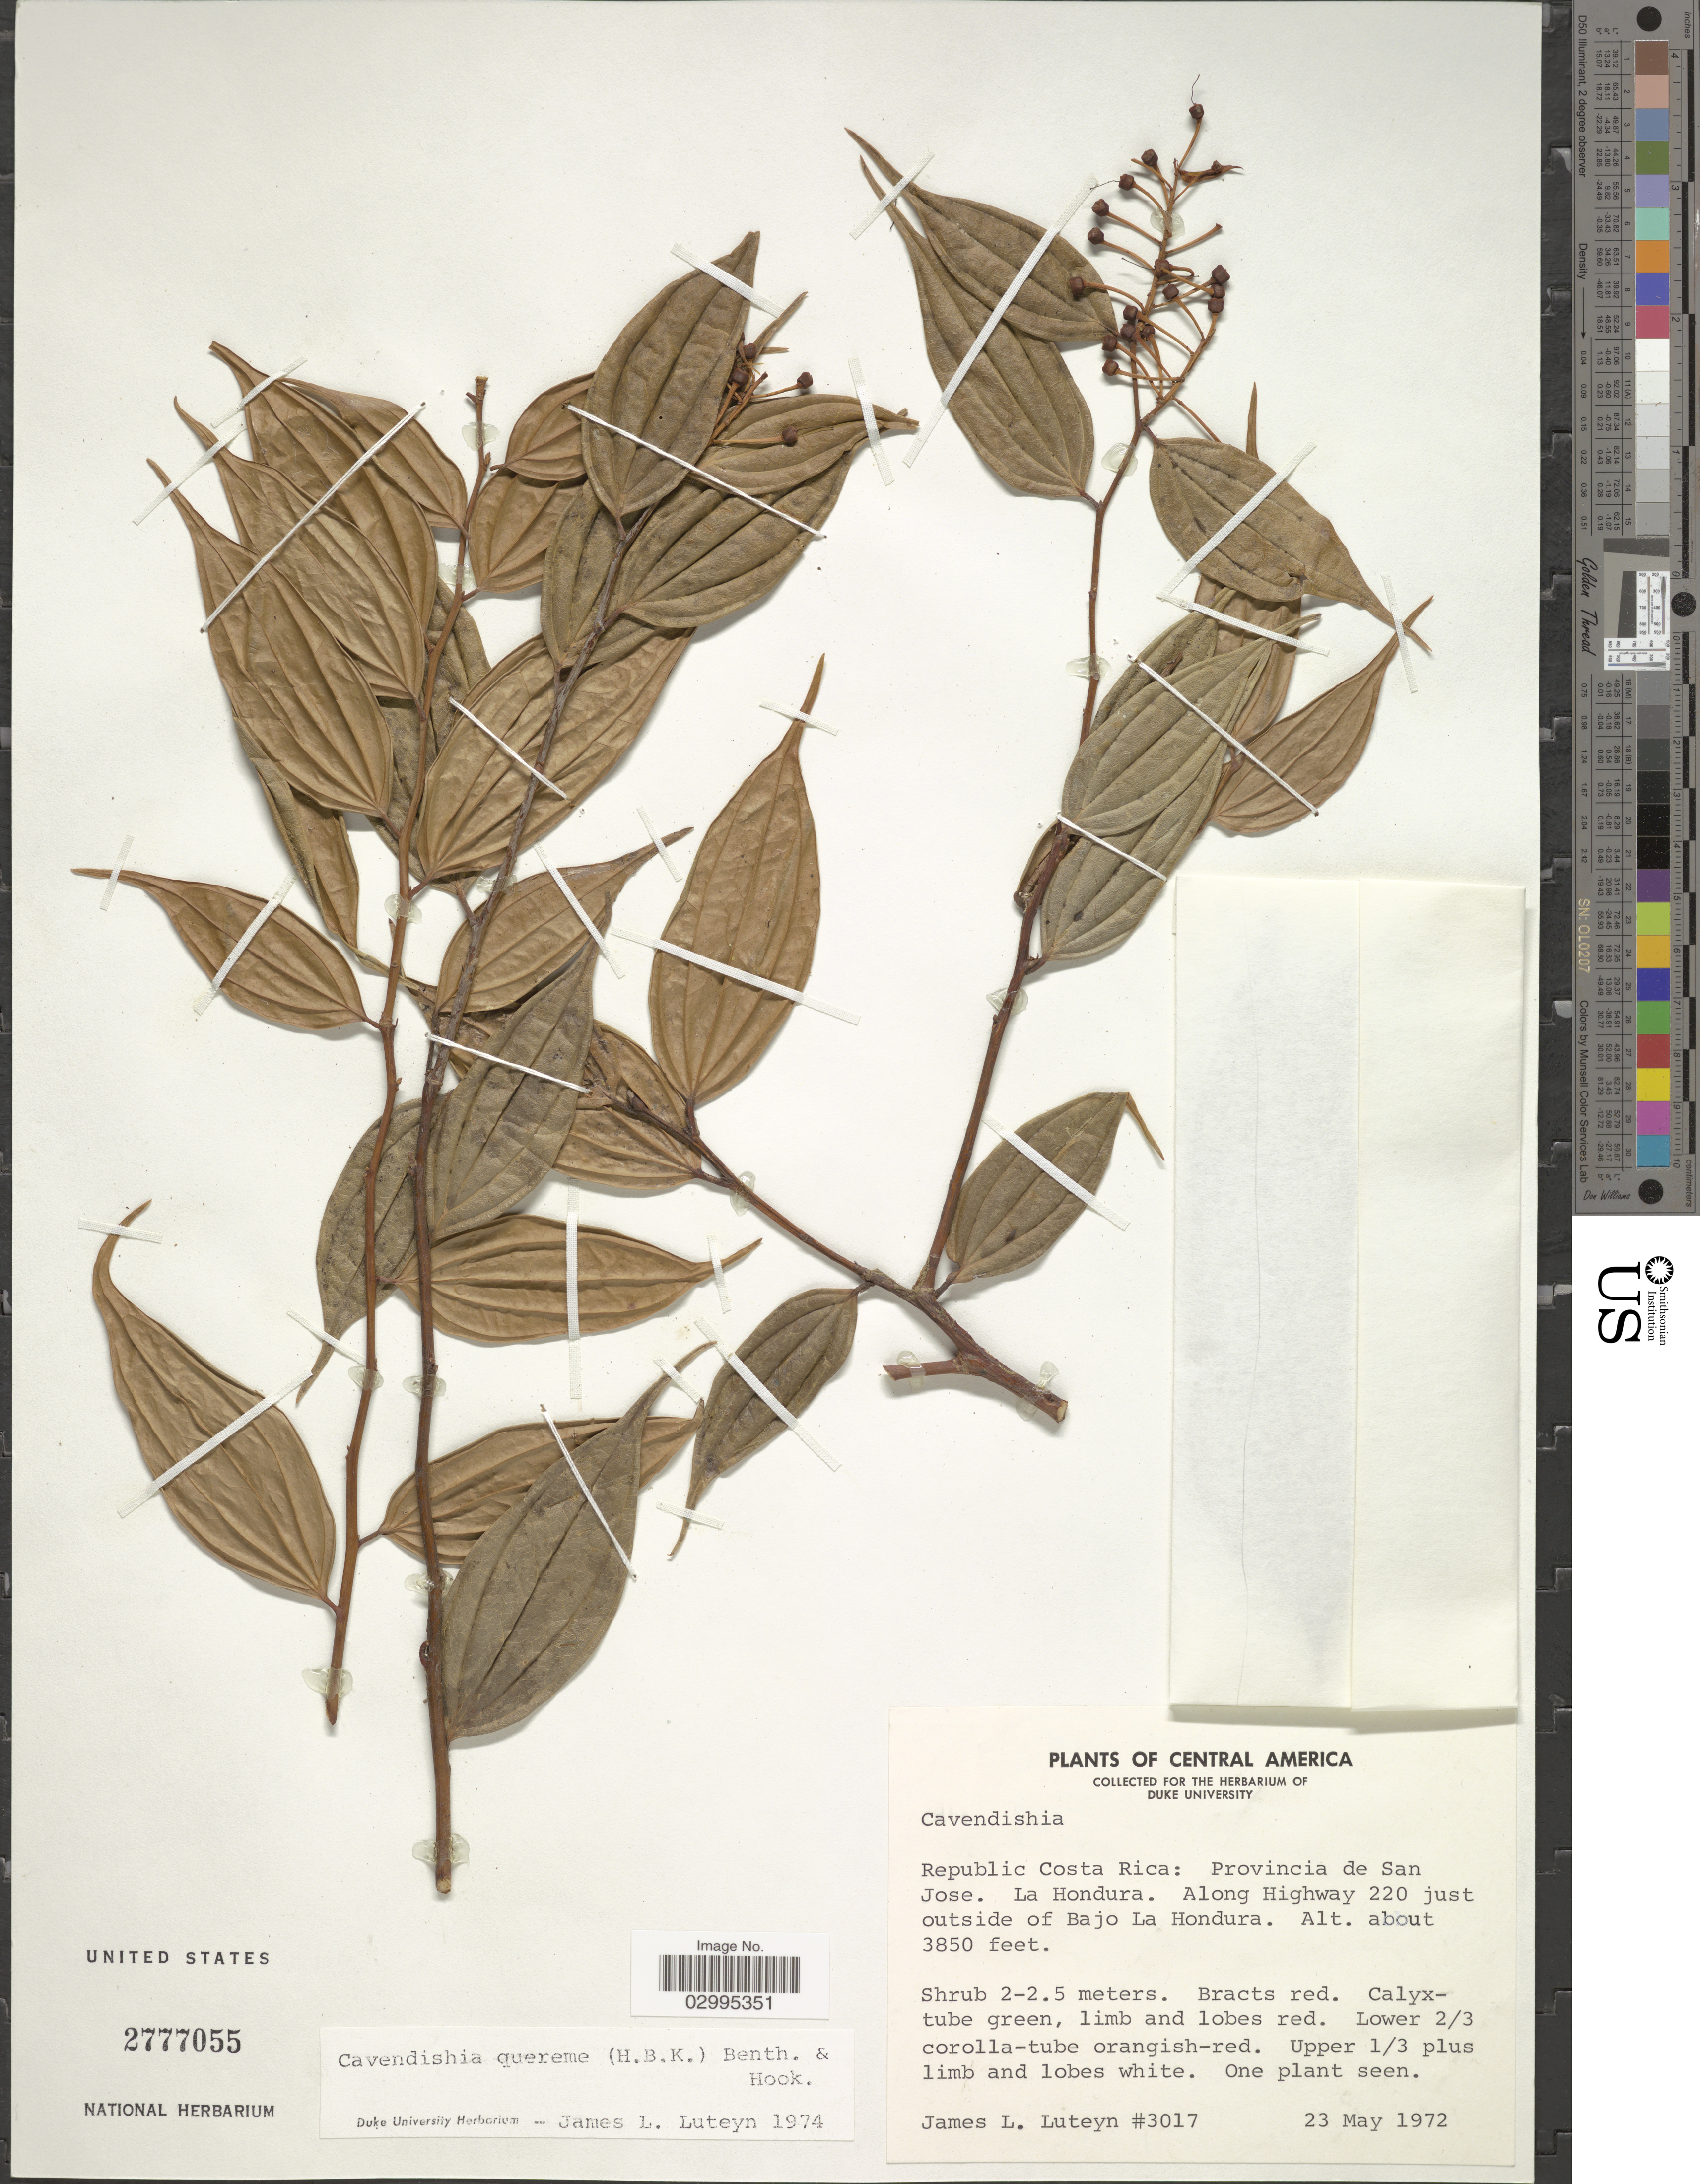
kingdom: Plantae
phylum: Tracheophyta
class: Magnoliopsida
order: Ericales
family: Ericaceae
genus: Cavendishia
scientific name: Cavendishia quereme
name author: (Kunth) Benth. & Hook. f.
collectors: J. L. Luteyn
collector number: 3017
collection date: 1972-05-23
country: Costa Rica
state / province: San José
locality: La Hondura. Along Highway 220 just outside of Bajo La Hondura.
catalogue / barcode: US 2777055